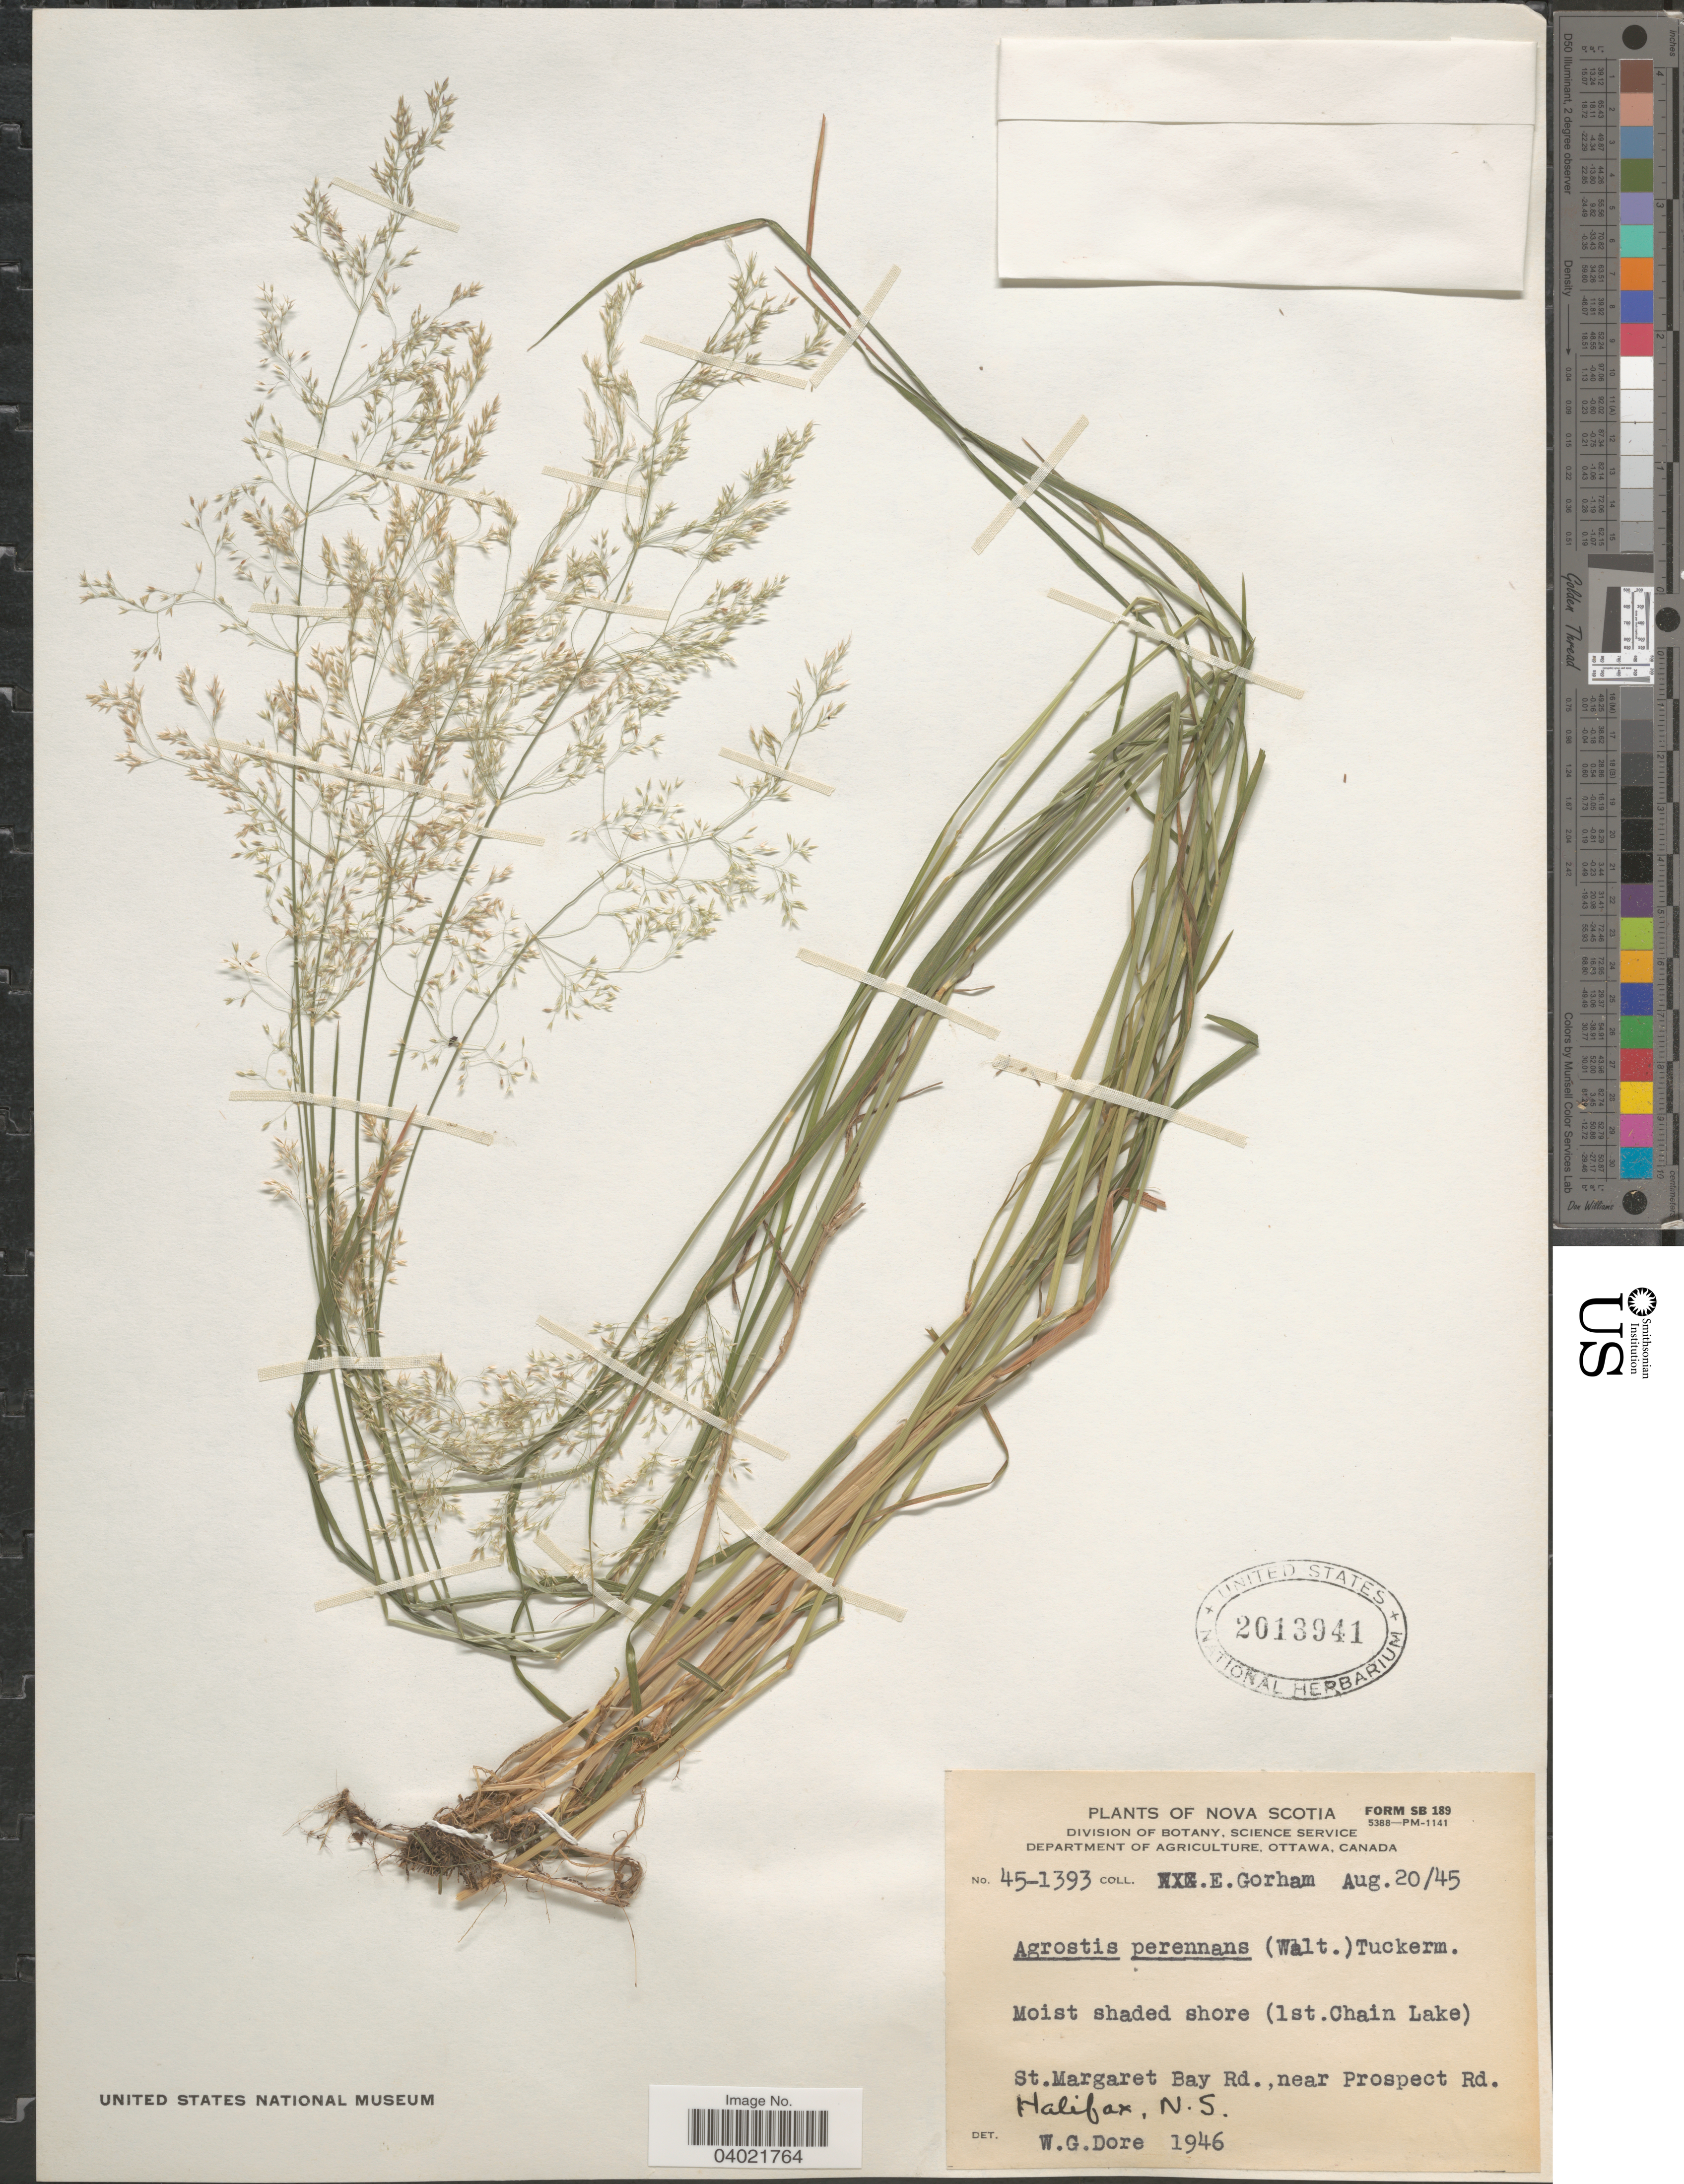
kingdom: Plantae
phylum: Tracheophyta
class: Liliopsida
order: Poales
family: Poaceae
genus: Agrostis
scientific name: Agrostis perennans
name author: (Walter) Tuck.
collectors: E. Gorham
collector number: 45-1393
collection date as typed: Transcribed d/m/y: 20/8/45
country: Canada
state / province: Nova Scotia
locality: Moist shaded shore (1st. Chain Lake). St. Margaret Bay Rd., near Prospect Rd. Halifax, N. S.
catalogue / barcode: US 2013941